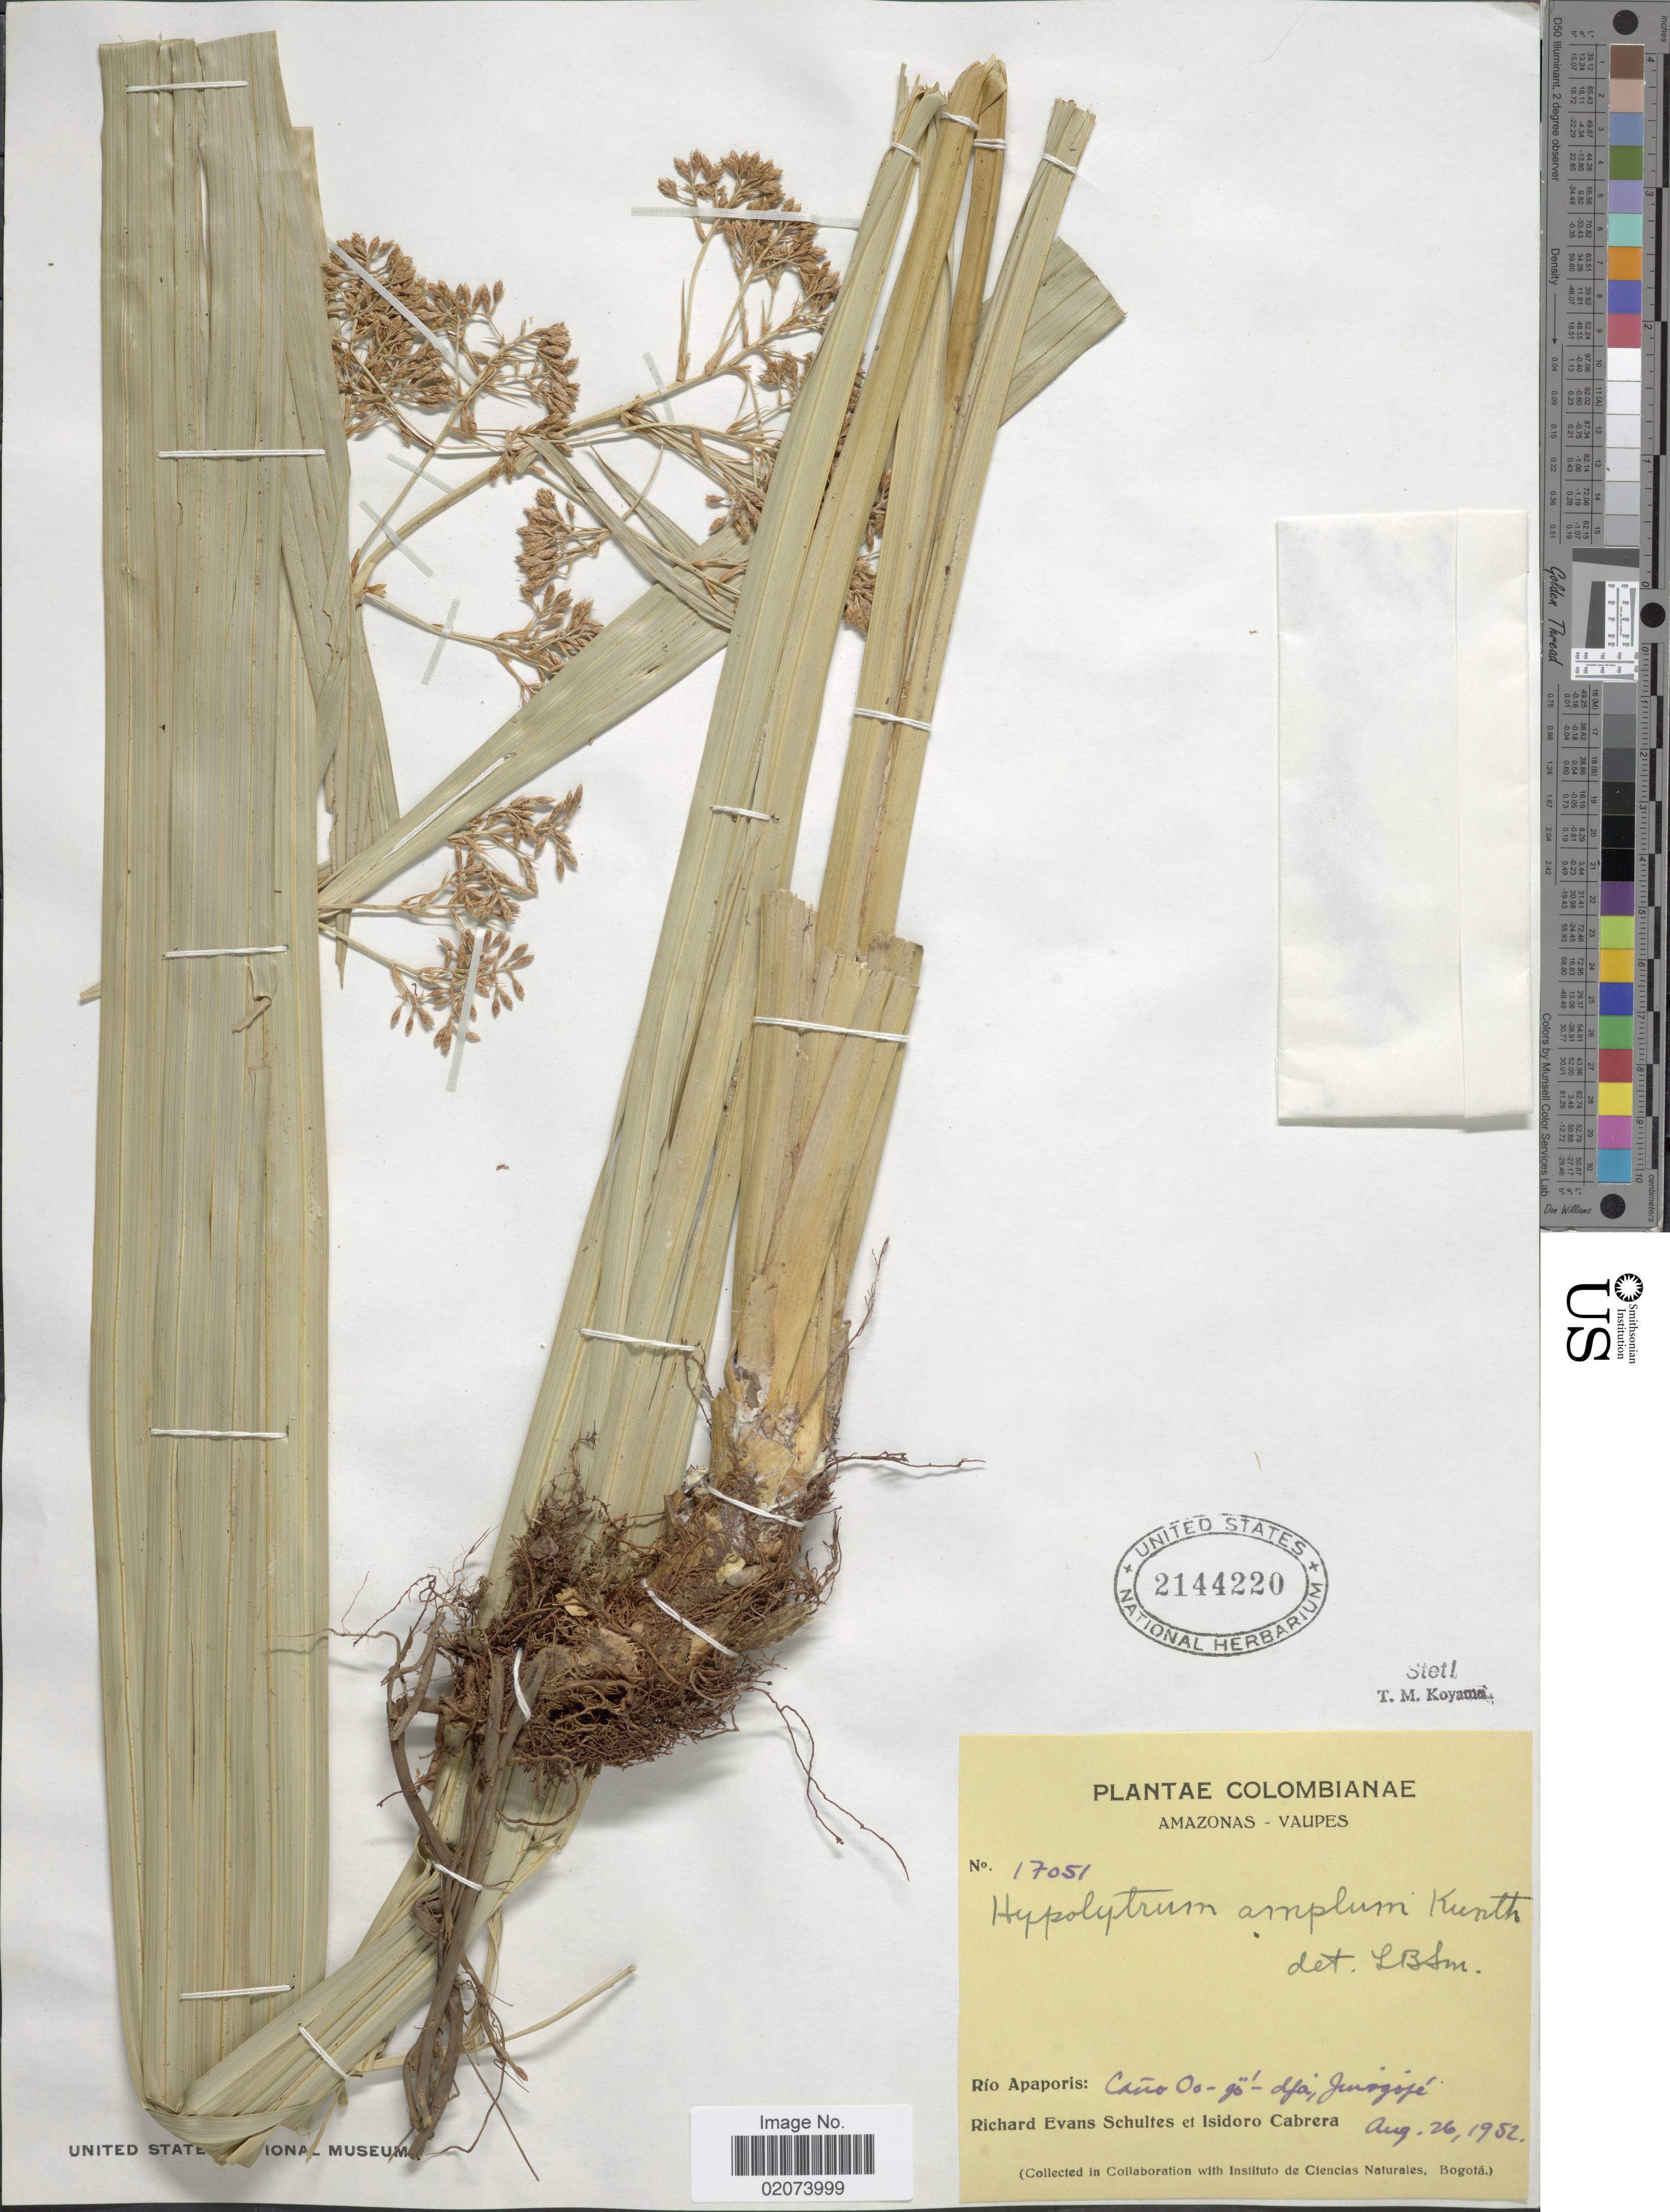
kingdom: Plantae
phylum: Tracheophyta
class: Liliopsida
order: Poales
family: Cyperaceae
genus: Hypolytrum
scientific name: Hypolytrum amplum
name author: Poepp. & Kunth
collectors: R. E. Schultes & I. Cabrera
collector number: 17051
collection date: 1952-08-26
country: Colombia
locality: Amazonas-Vaupes, Rio Apaporis, Cano Oo-go-dja, Jinogoje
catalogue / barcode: US 2144220